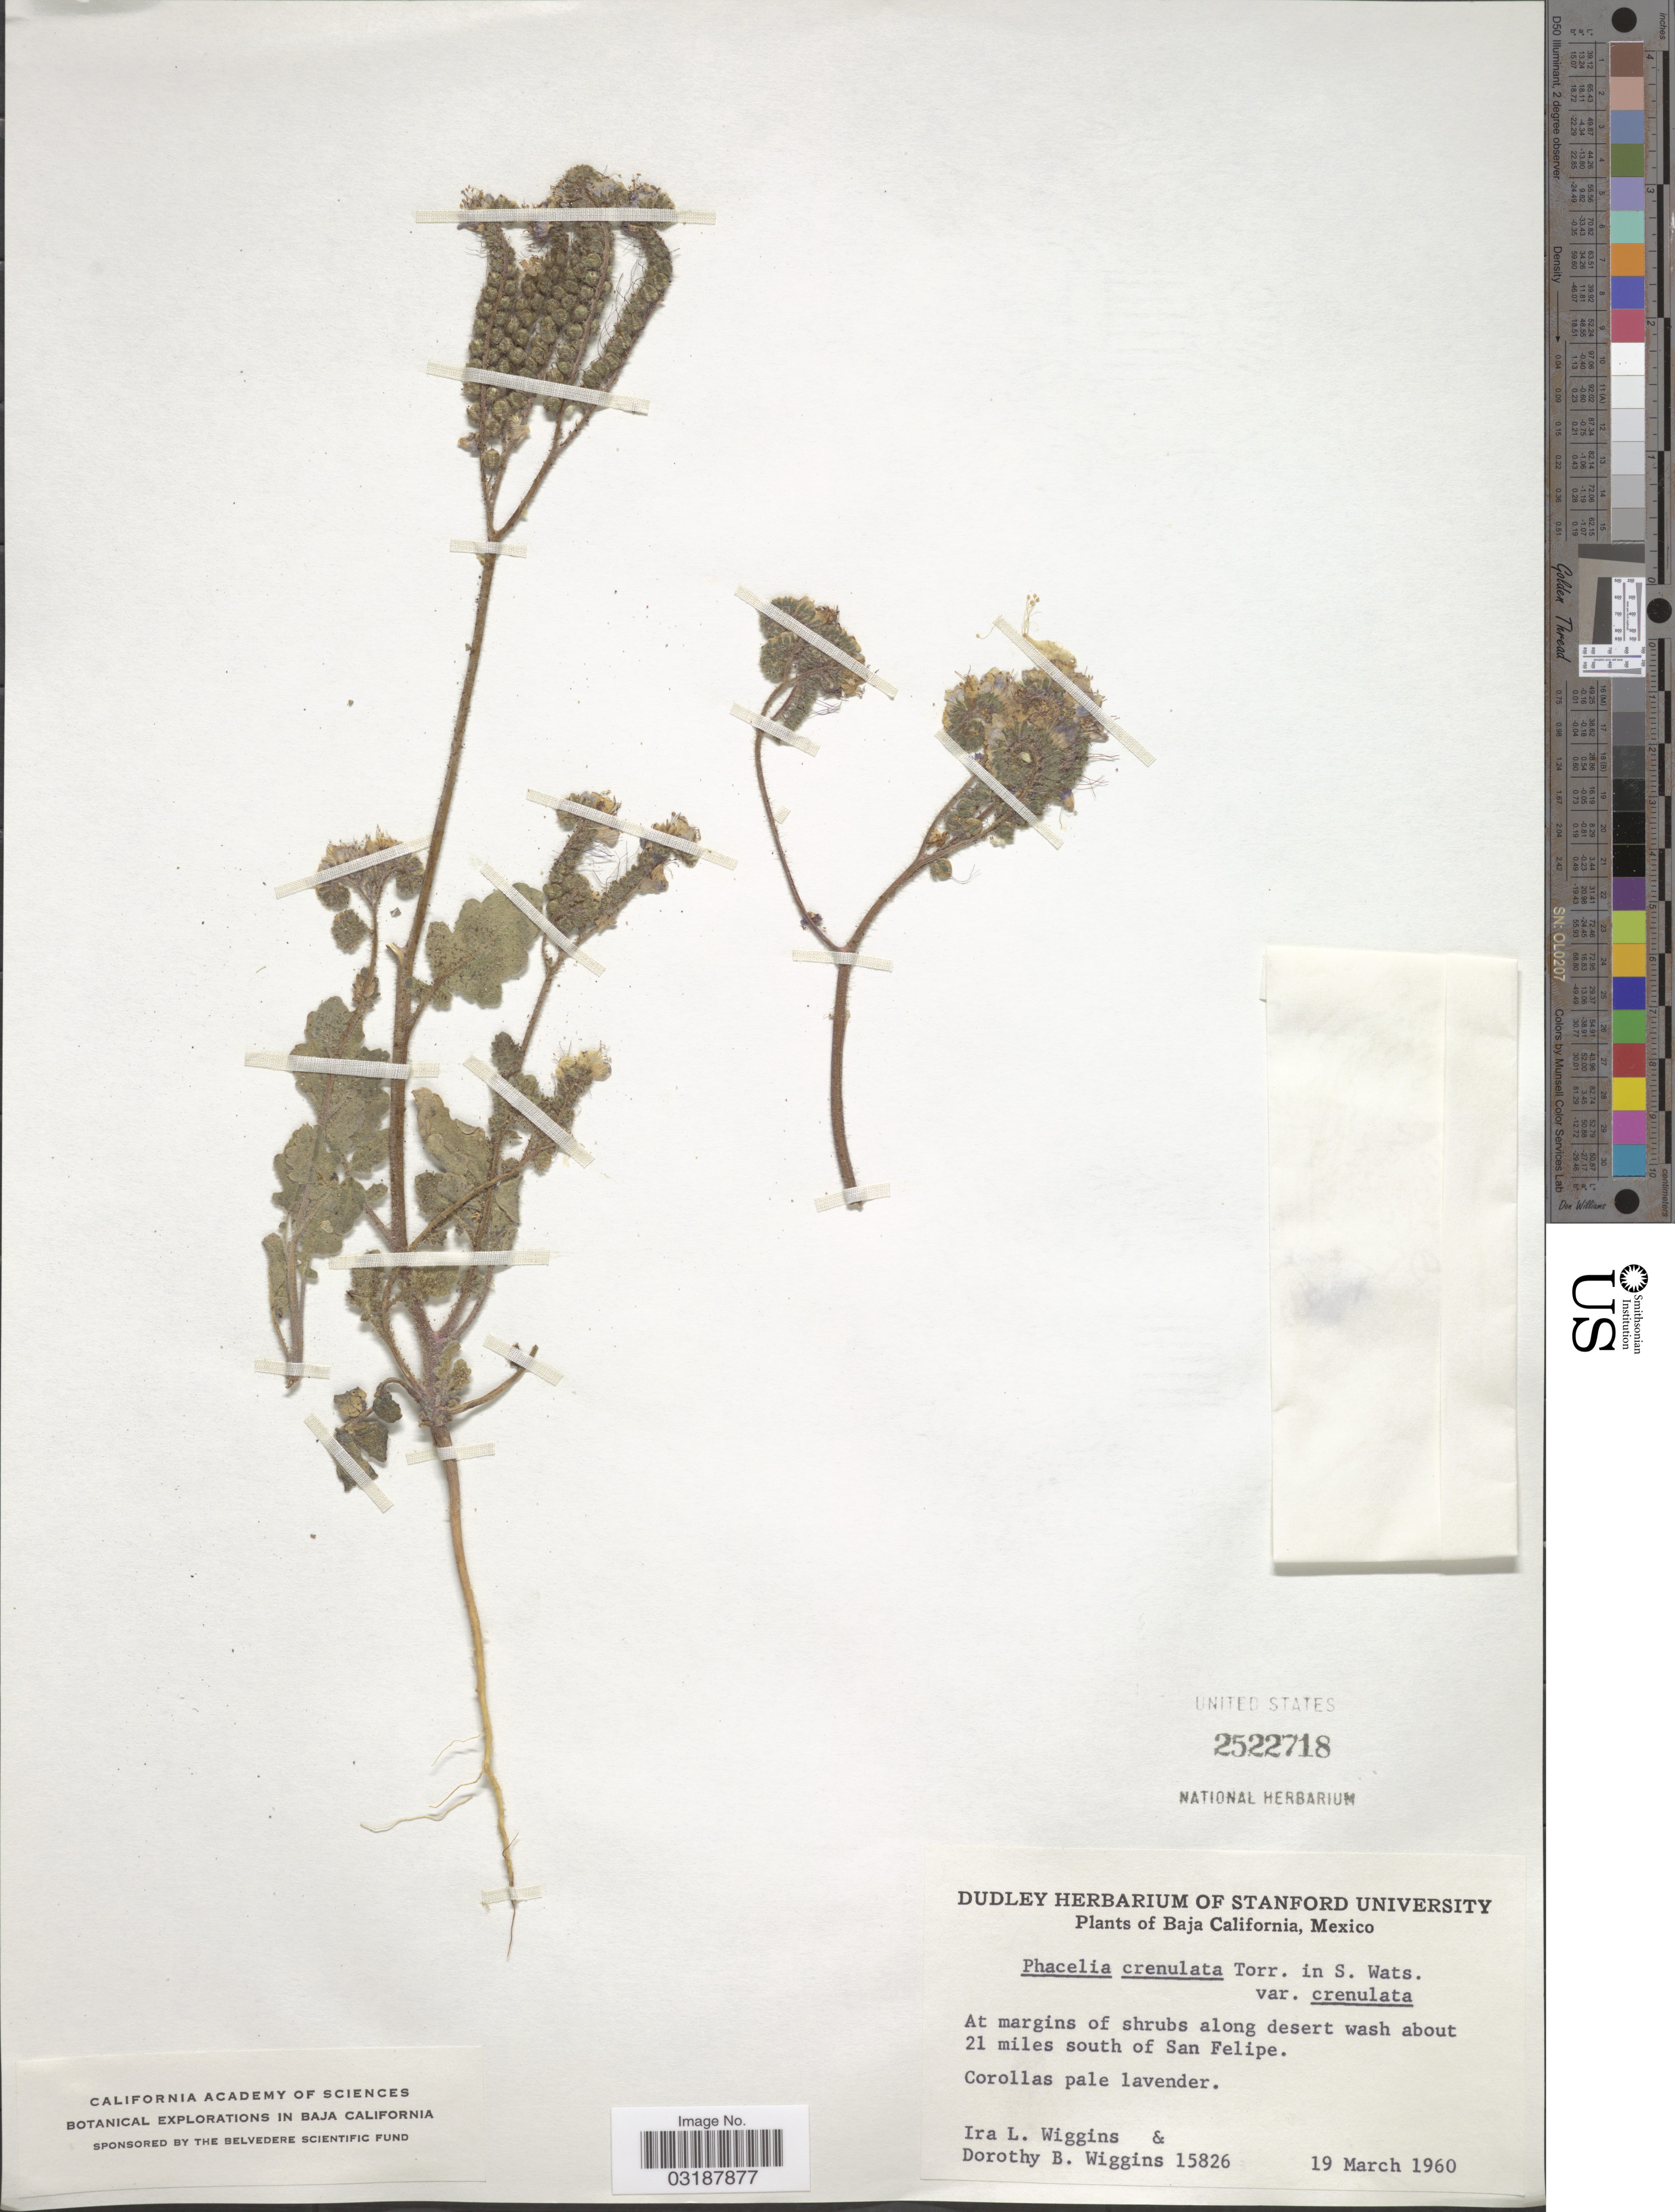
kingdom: Plantae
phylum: Tracheophyta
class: Magnoliopsida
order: Boraginales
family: Hydrophyllaceae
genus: Phacelia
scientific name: Phacelia crenulata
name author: Torr. ex S. Watson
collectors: I. L. Wiggins & D. B. Wiggins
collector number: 15826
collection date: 1960-03-19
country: Mexico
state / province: Baja California Norte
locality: At margins of shrubs along desert wash about 21 miles south of San Felipe.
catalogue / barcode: US 2522718